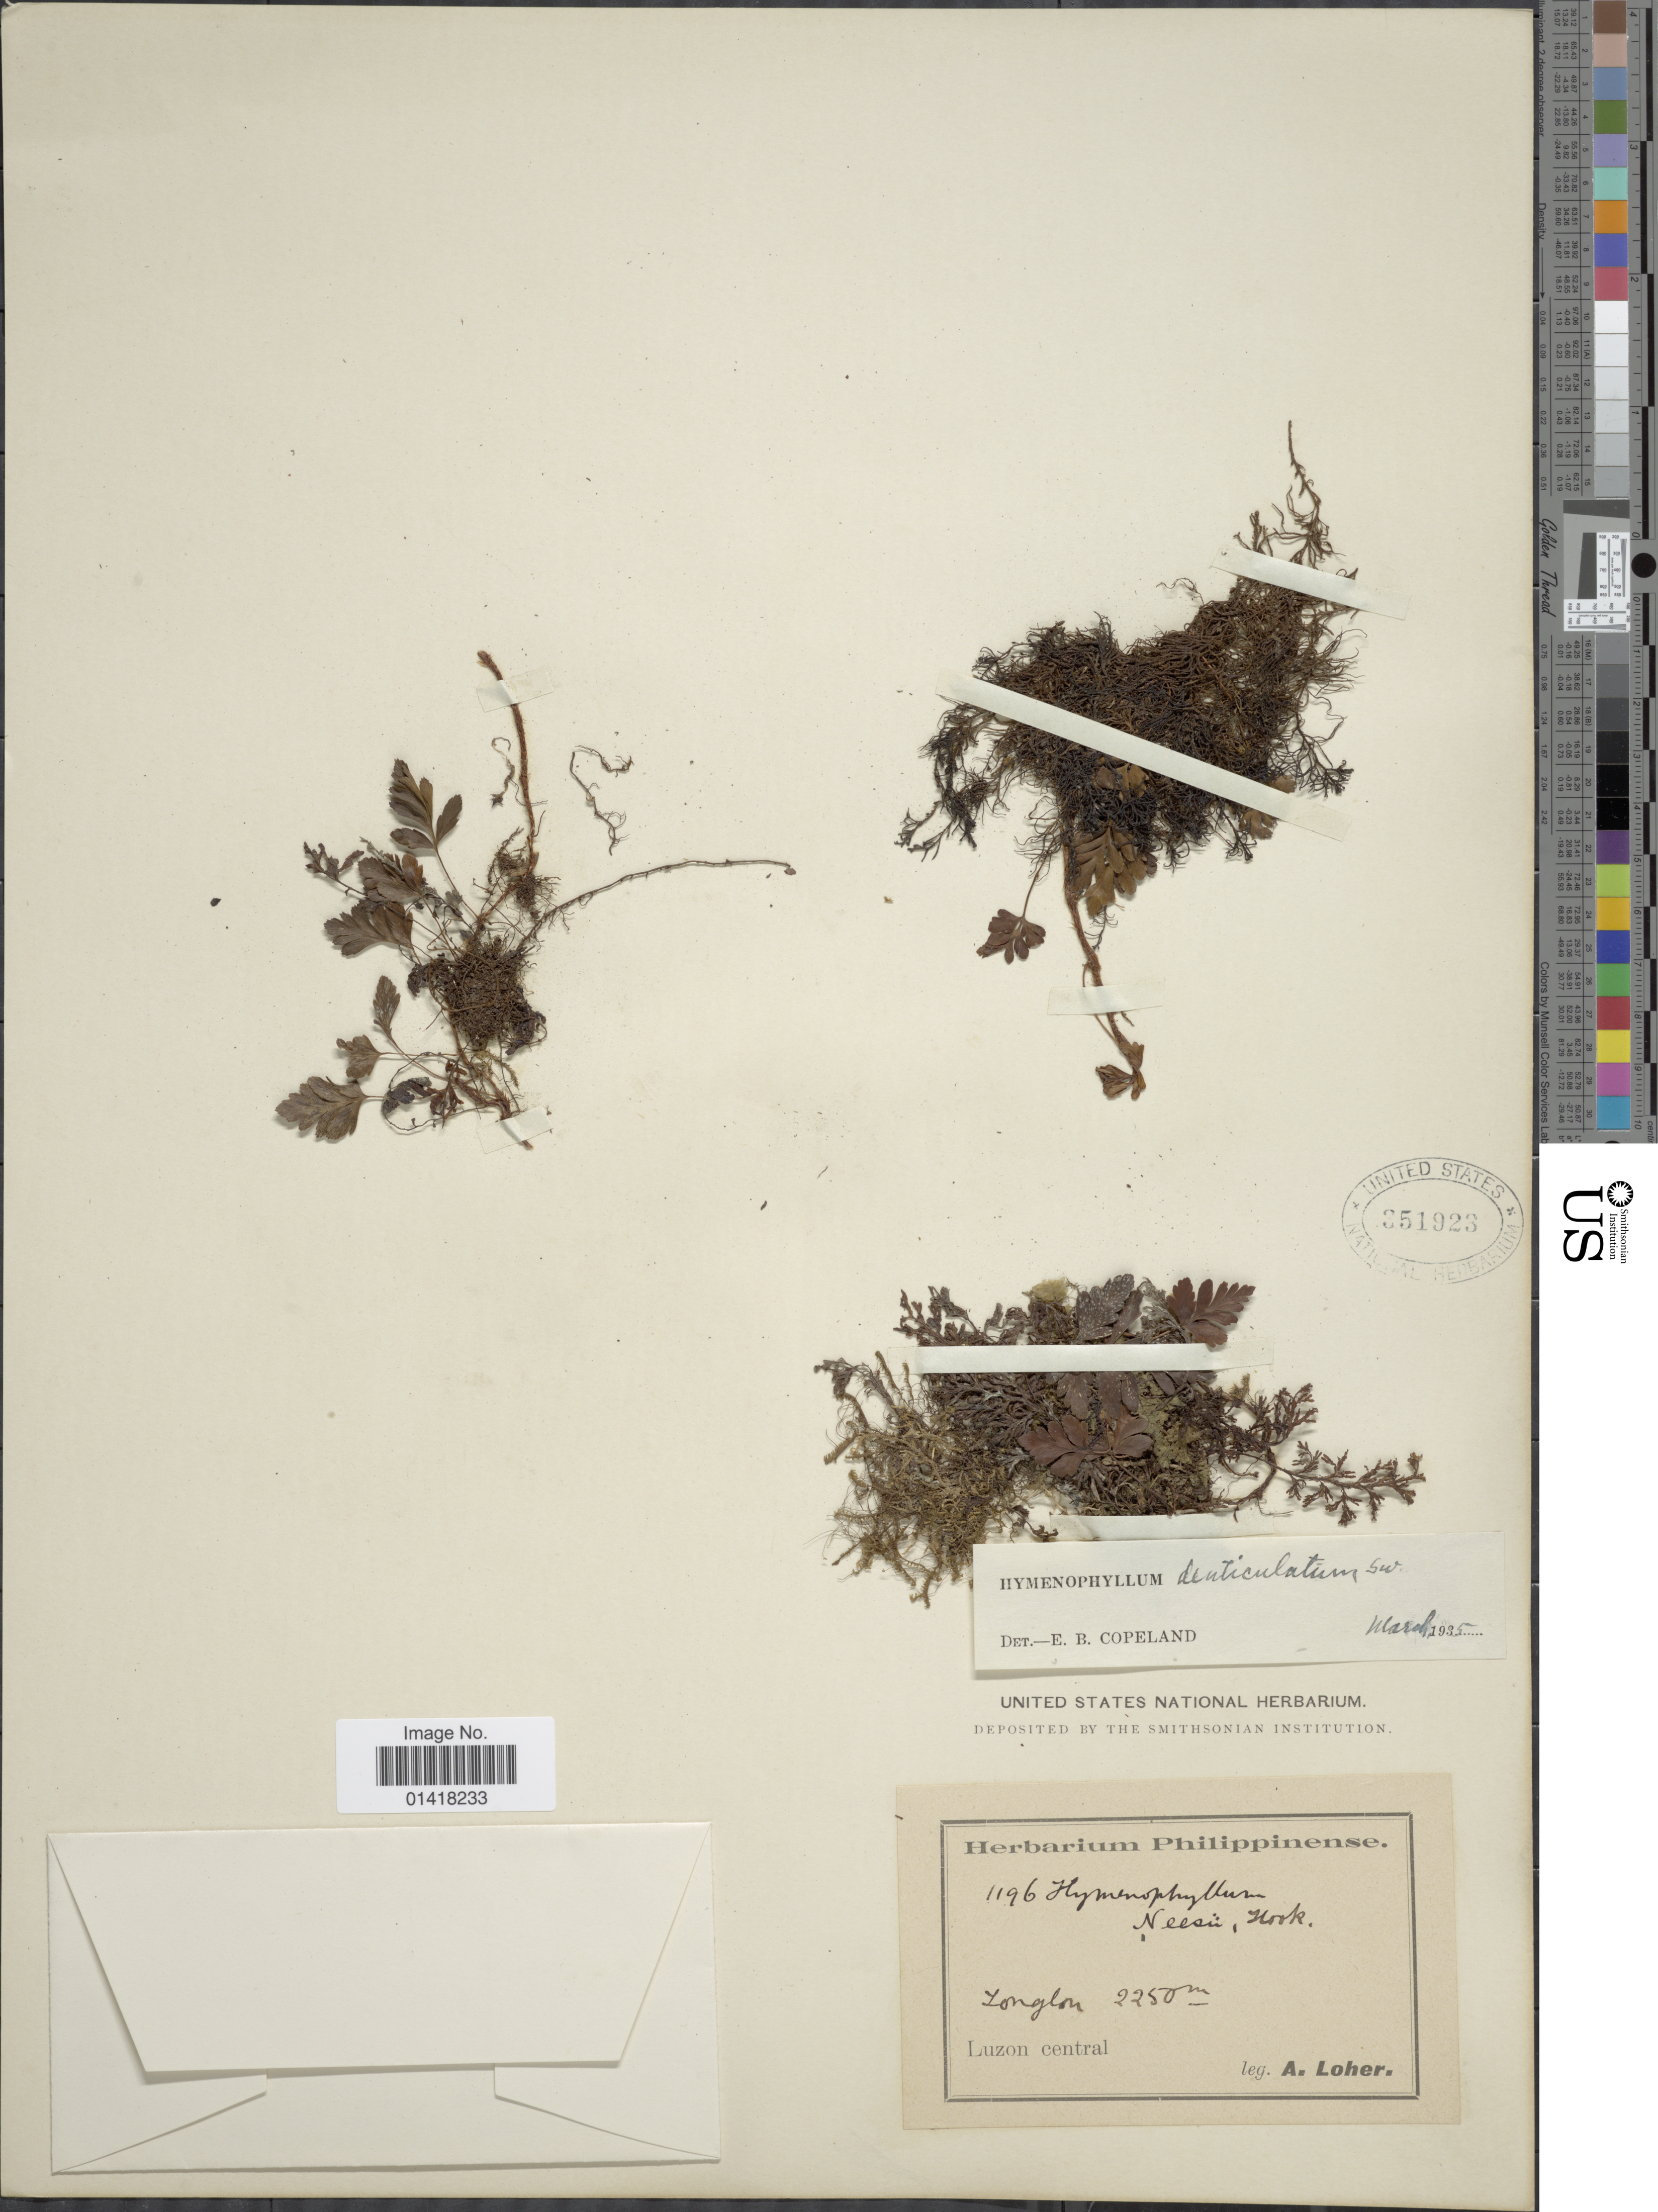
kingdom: Plantae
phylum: Tracheophyta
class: Polypodiopsida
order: Hymenophyllales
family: Hymenophyllaceae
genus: Hymenophyllum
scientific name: Hymenophyllum denticulatum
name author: Sw.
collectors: A. Loher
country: Philippines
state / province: Central Luzon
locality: Longlon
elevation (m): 2250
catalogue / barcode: US 351923